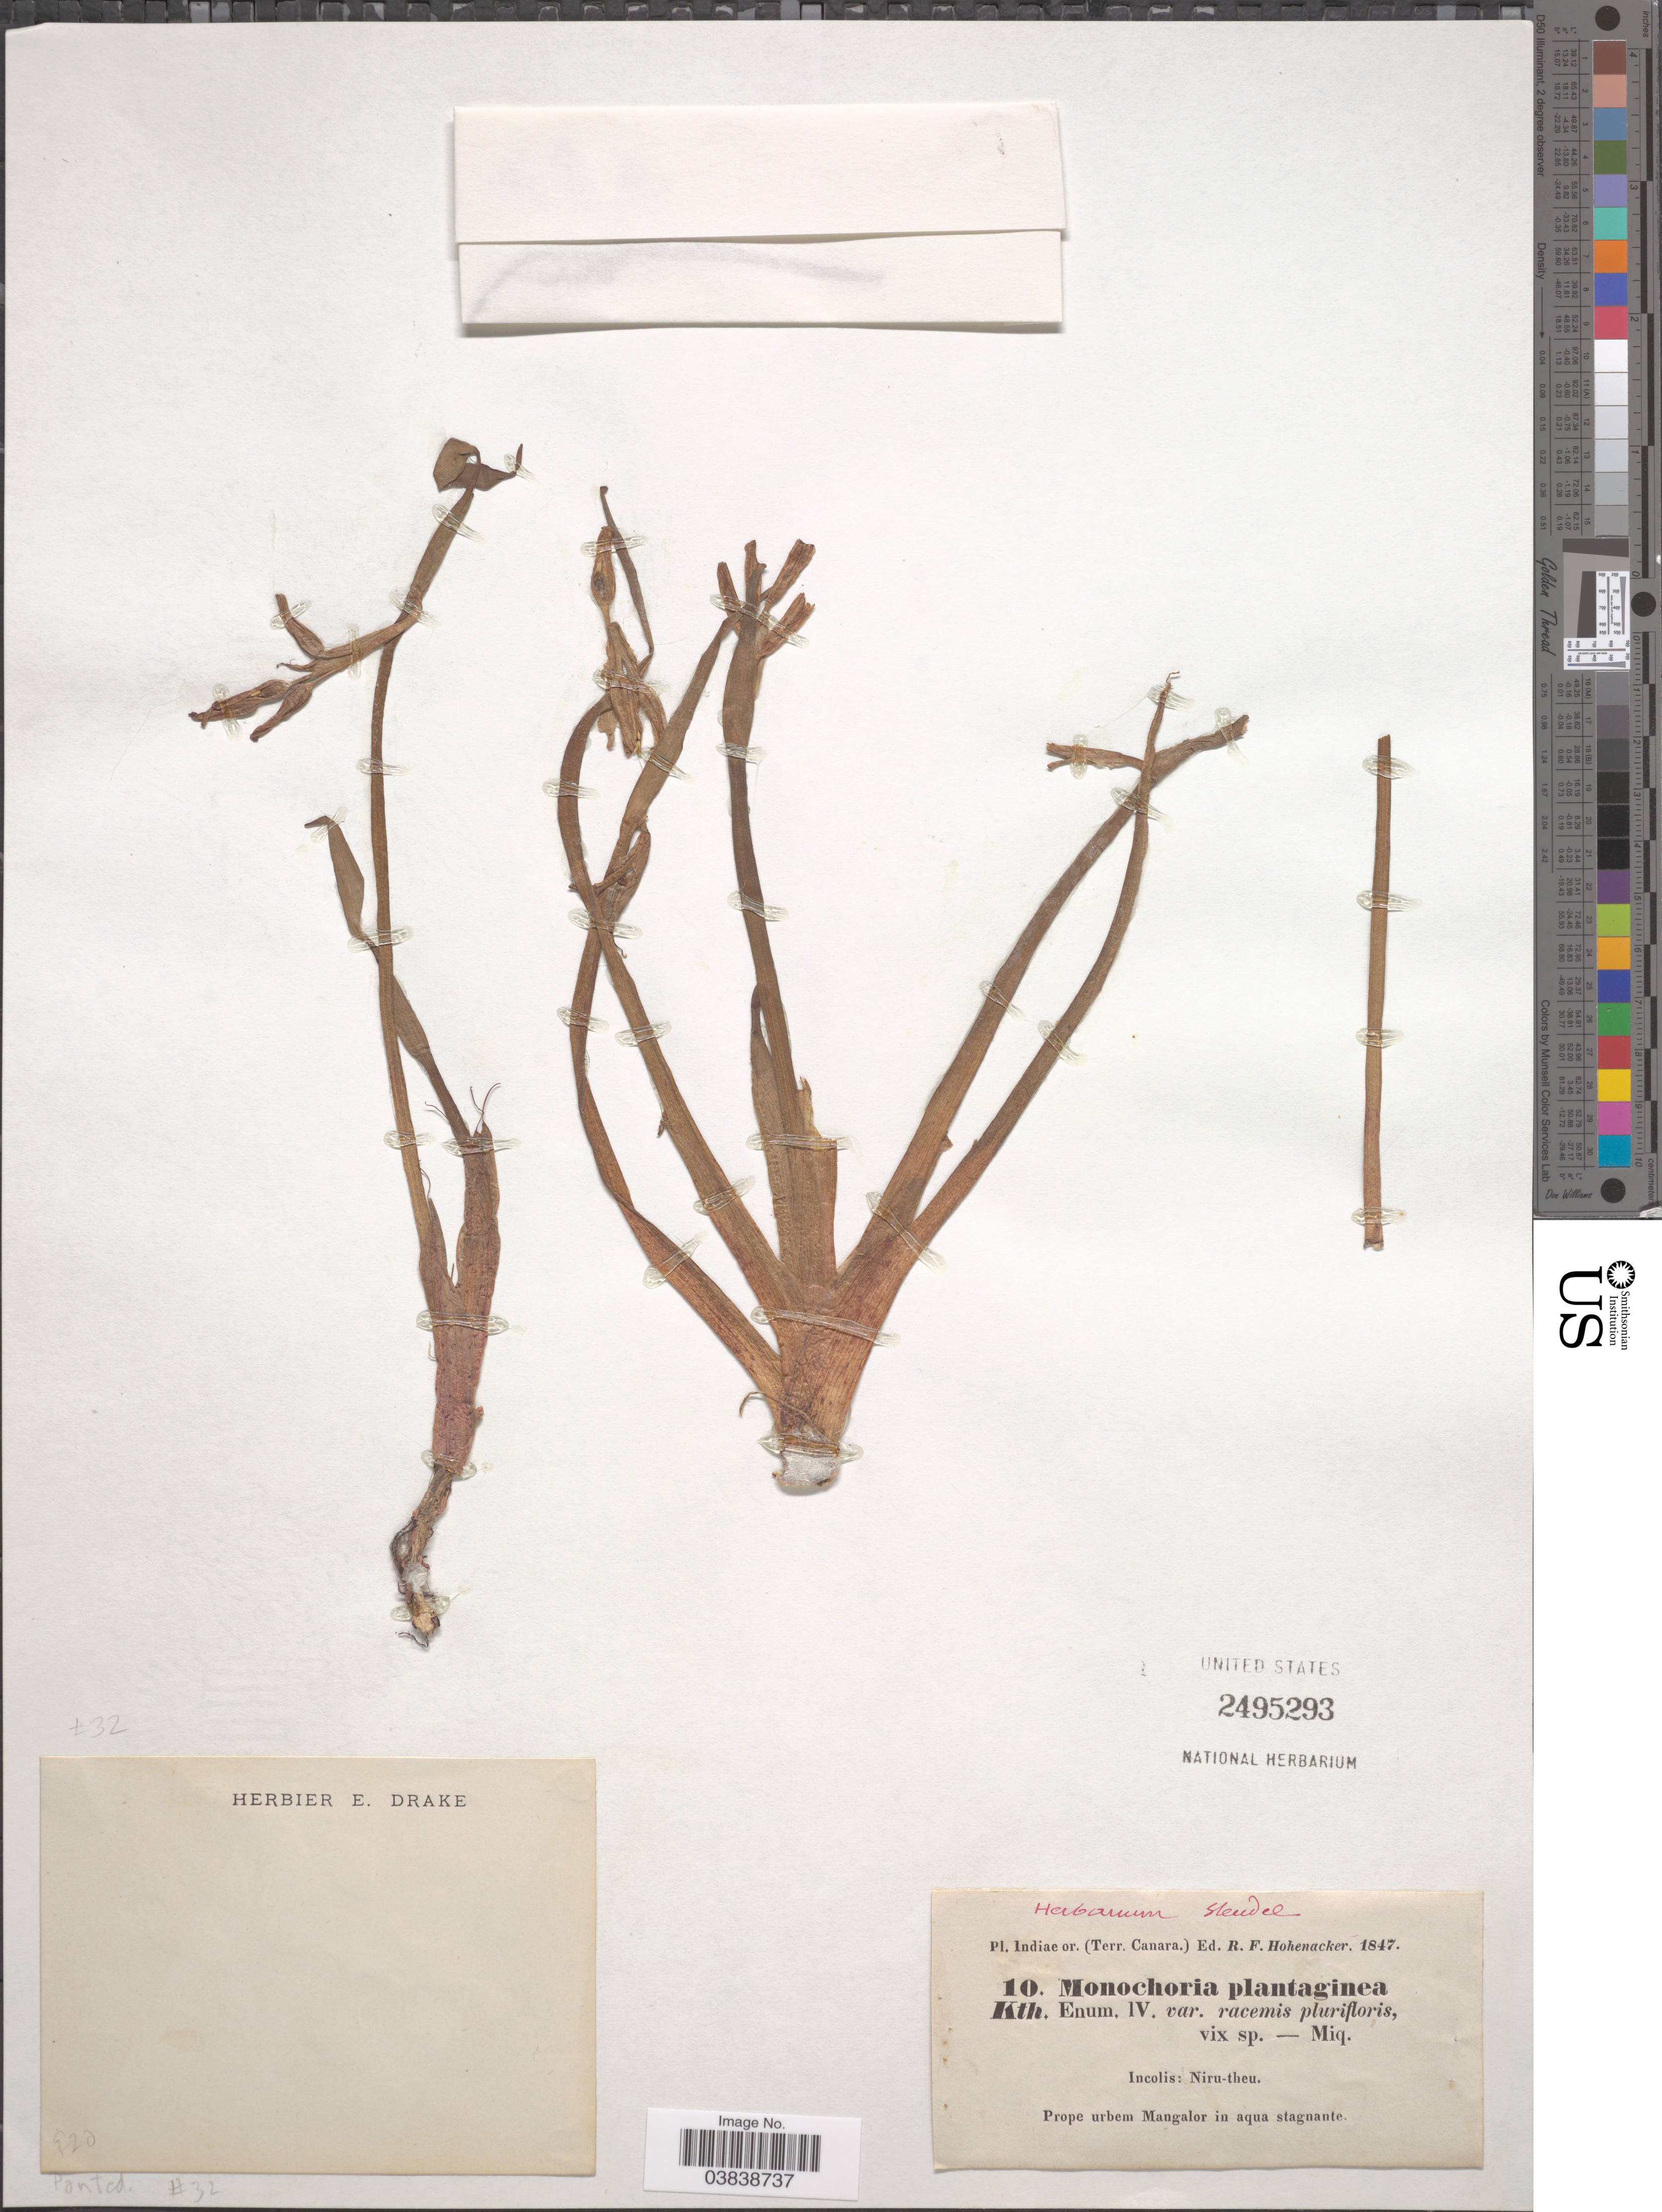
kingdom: Plantae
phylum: Tracheophyta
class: Liliopsida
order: Commelinales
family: Pontederiaceae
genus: Monochoria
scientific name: Monochoria plantaginea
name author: (Roxb.) Kunth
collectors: R. F. Hohenacker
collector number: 10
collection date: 1847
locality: Indiae or. (Terr. Canara.) Prope urbem Mangalor in aqua stagnante.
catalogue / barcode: US 2495293